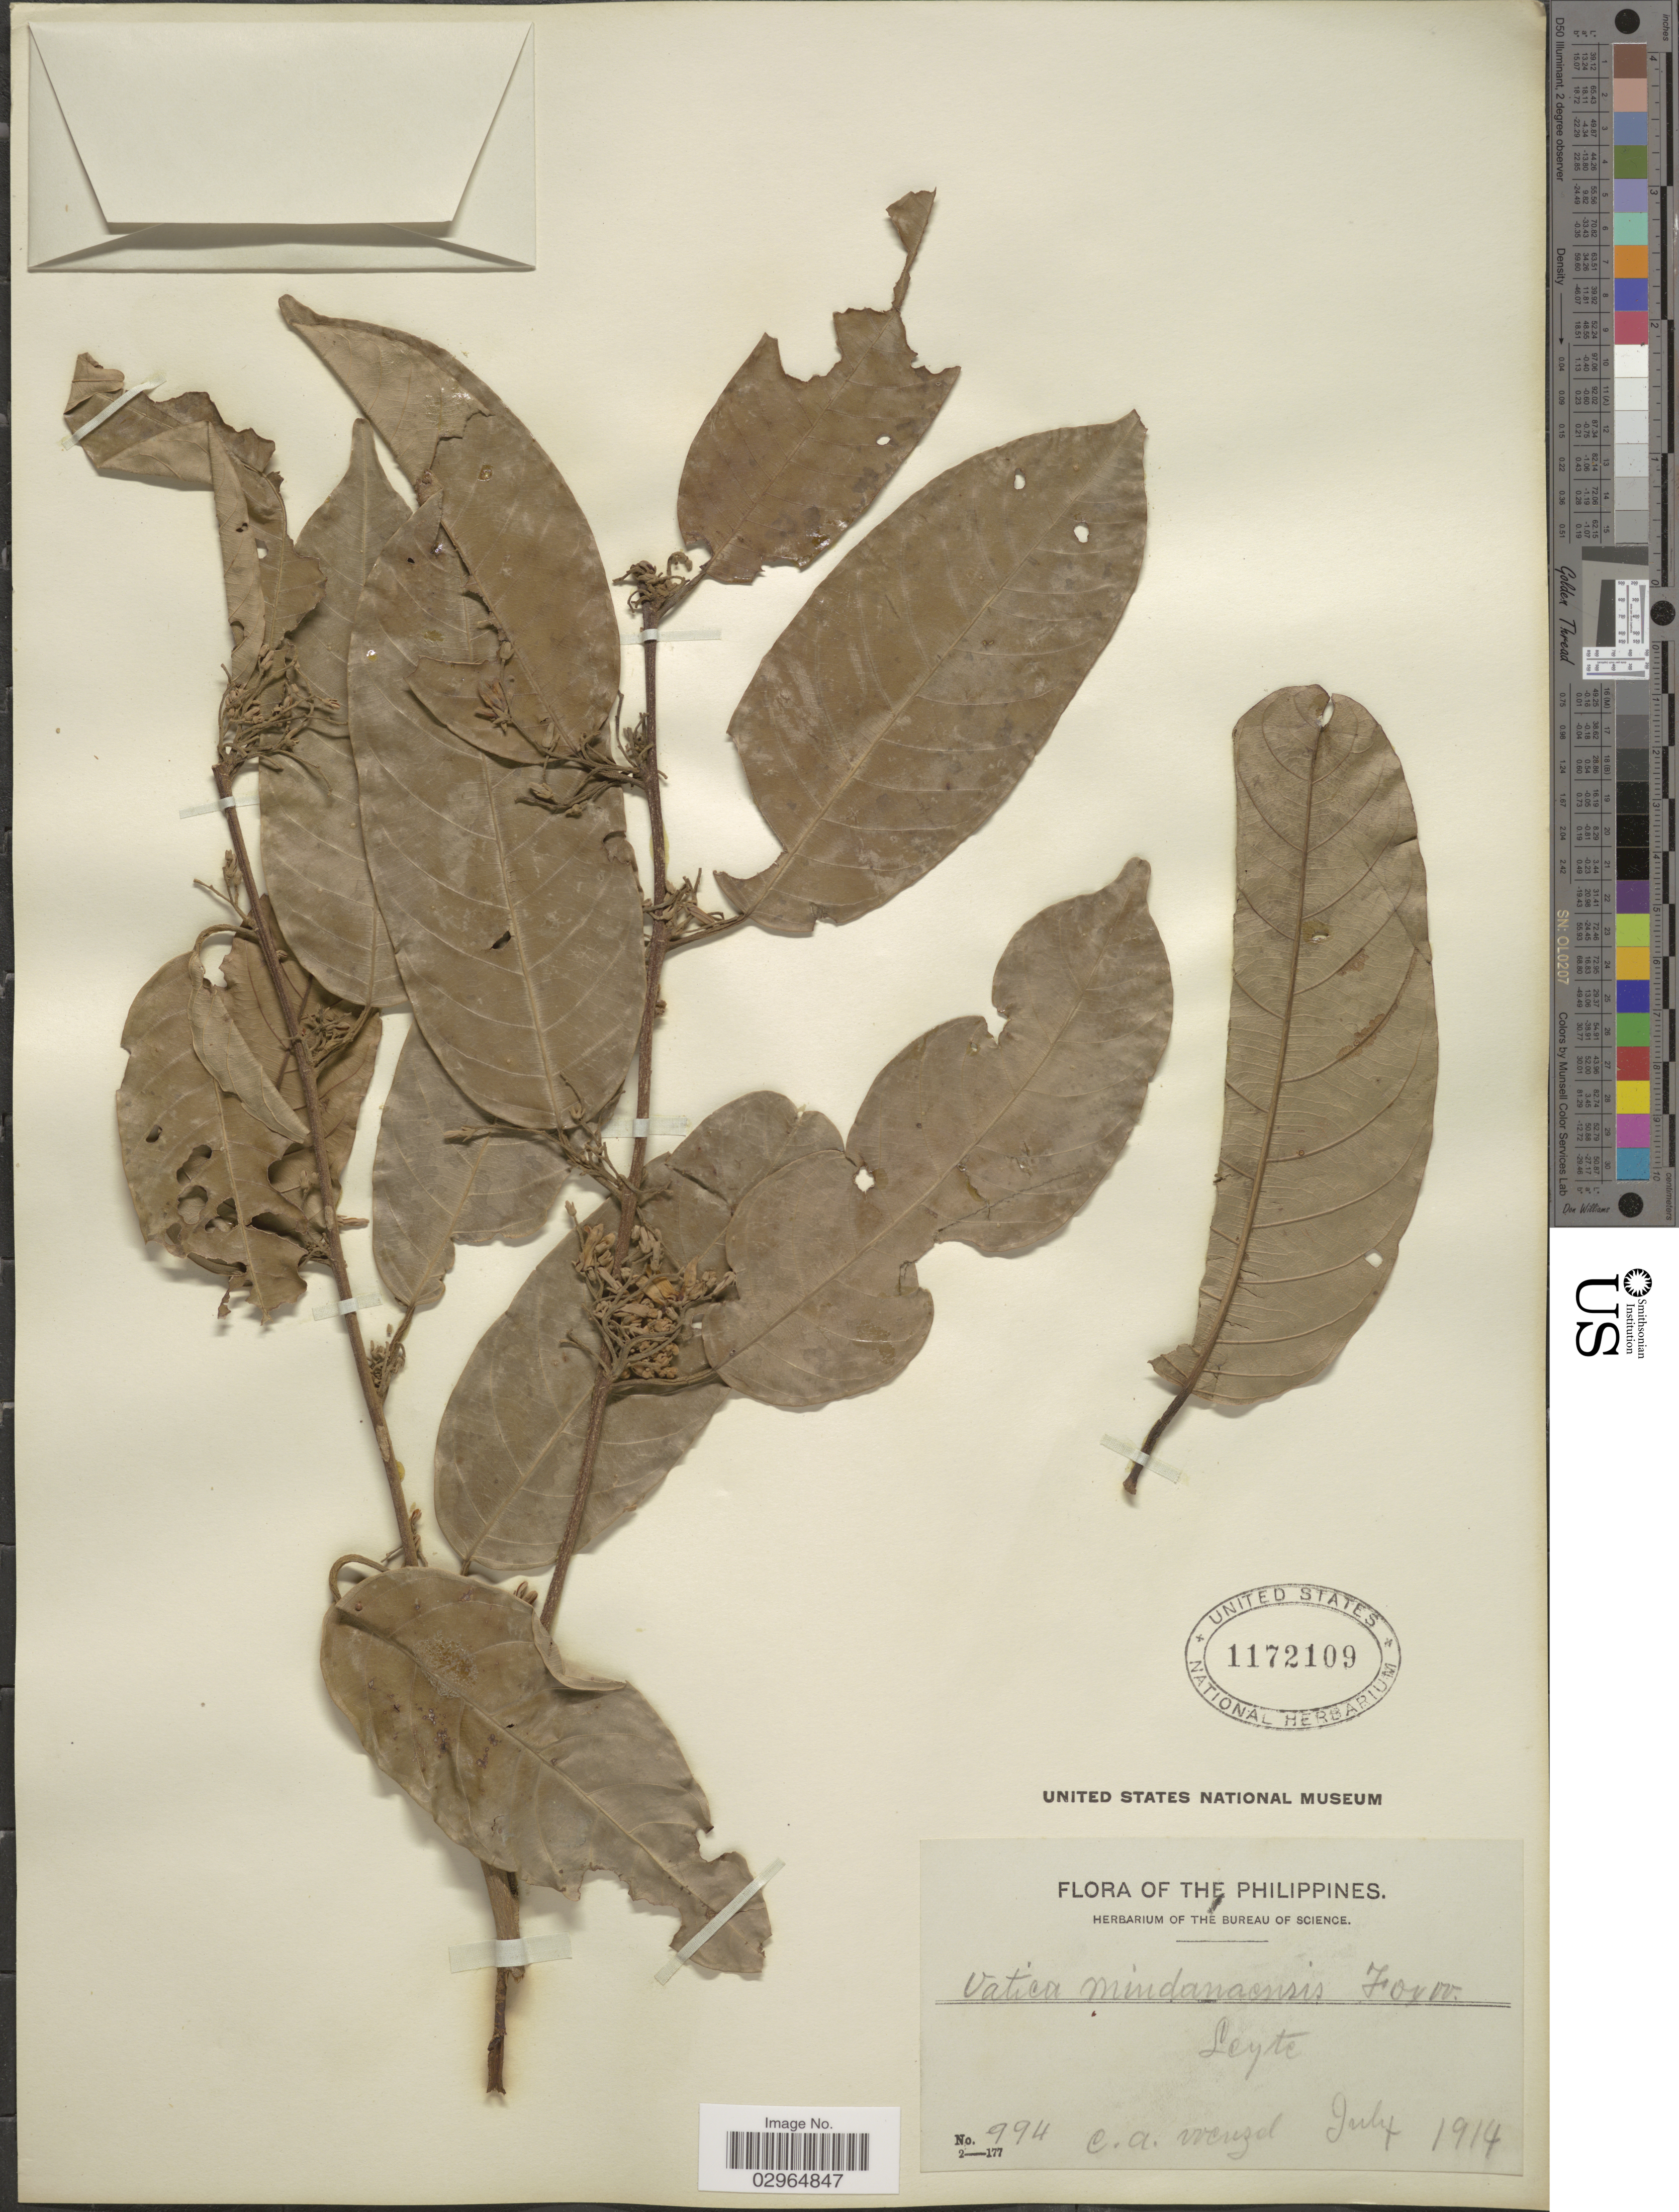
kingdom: Plantae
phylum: Tracheophyta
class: Magnoliopsida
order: Malvales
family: Dipterocarpaceae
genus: Vatica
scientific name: Vatica mindanensis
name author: Foxw. in Elmer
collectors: C. Wenzel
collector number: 994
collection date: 1914-07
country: Philippines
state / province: Eastern Visayas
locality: Leyte.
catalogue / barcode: US 1172109